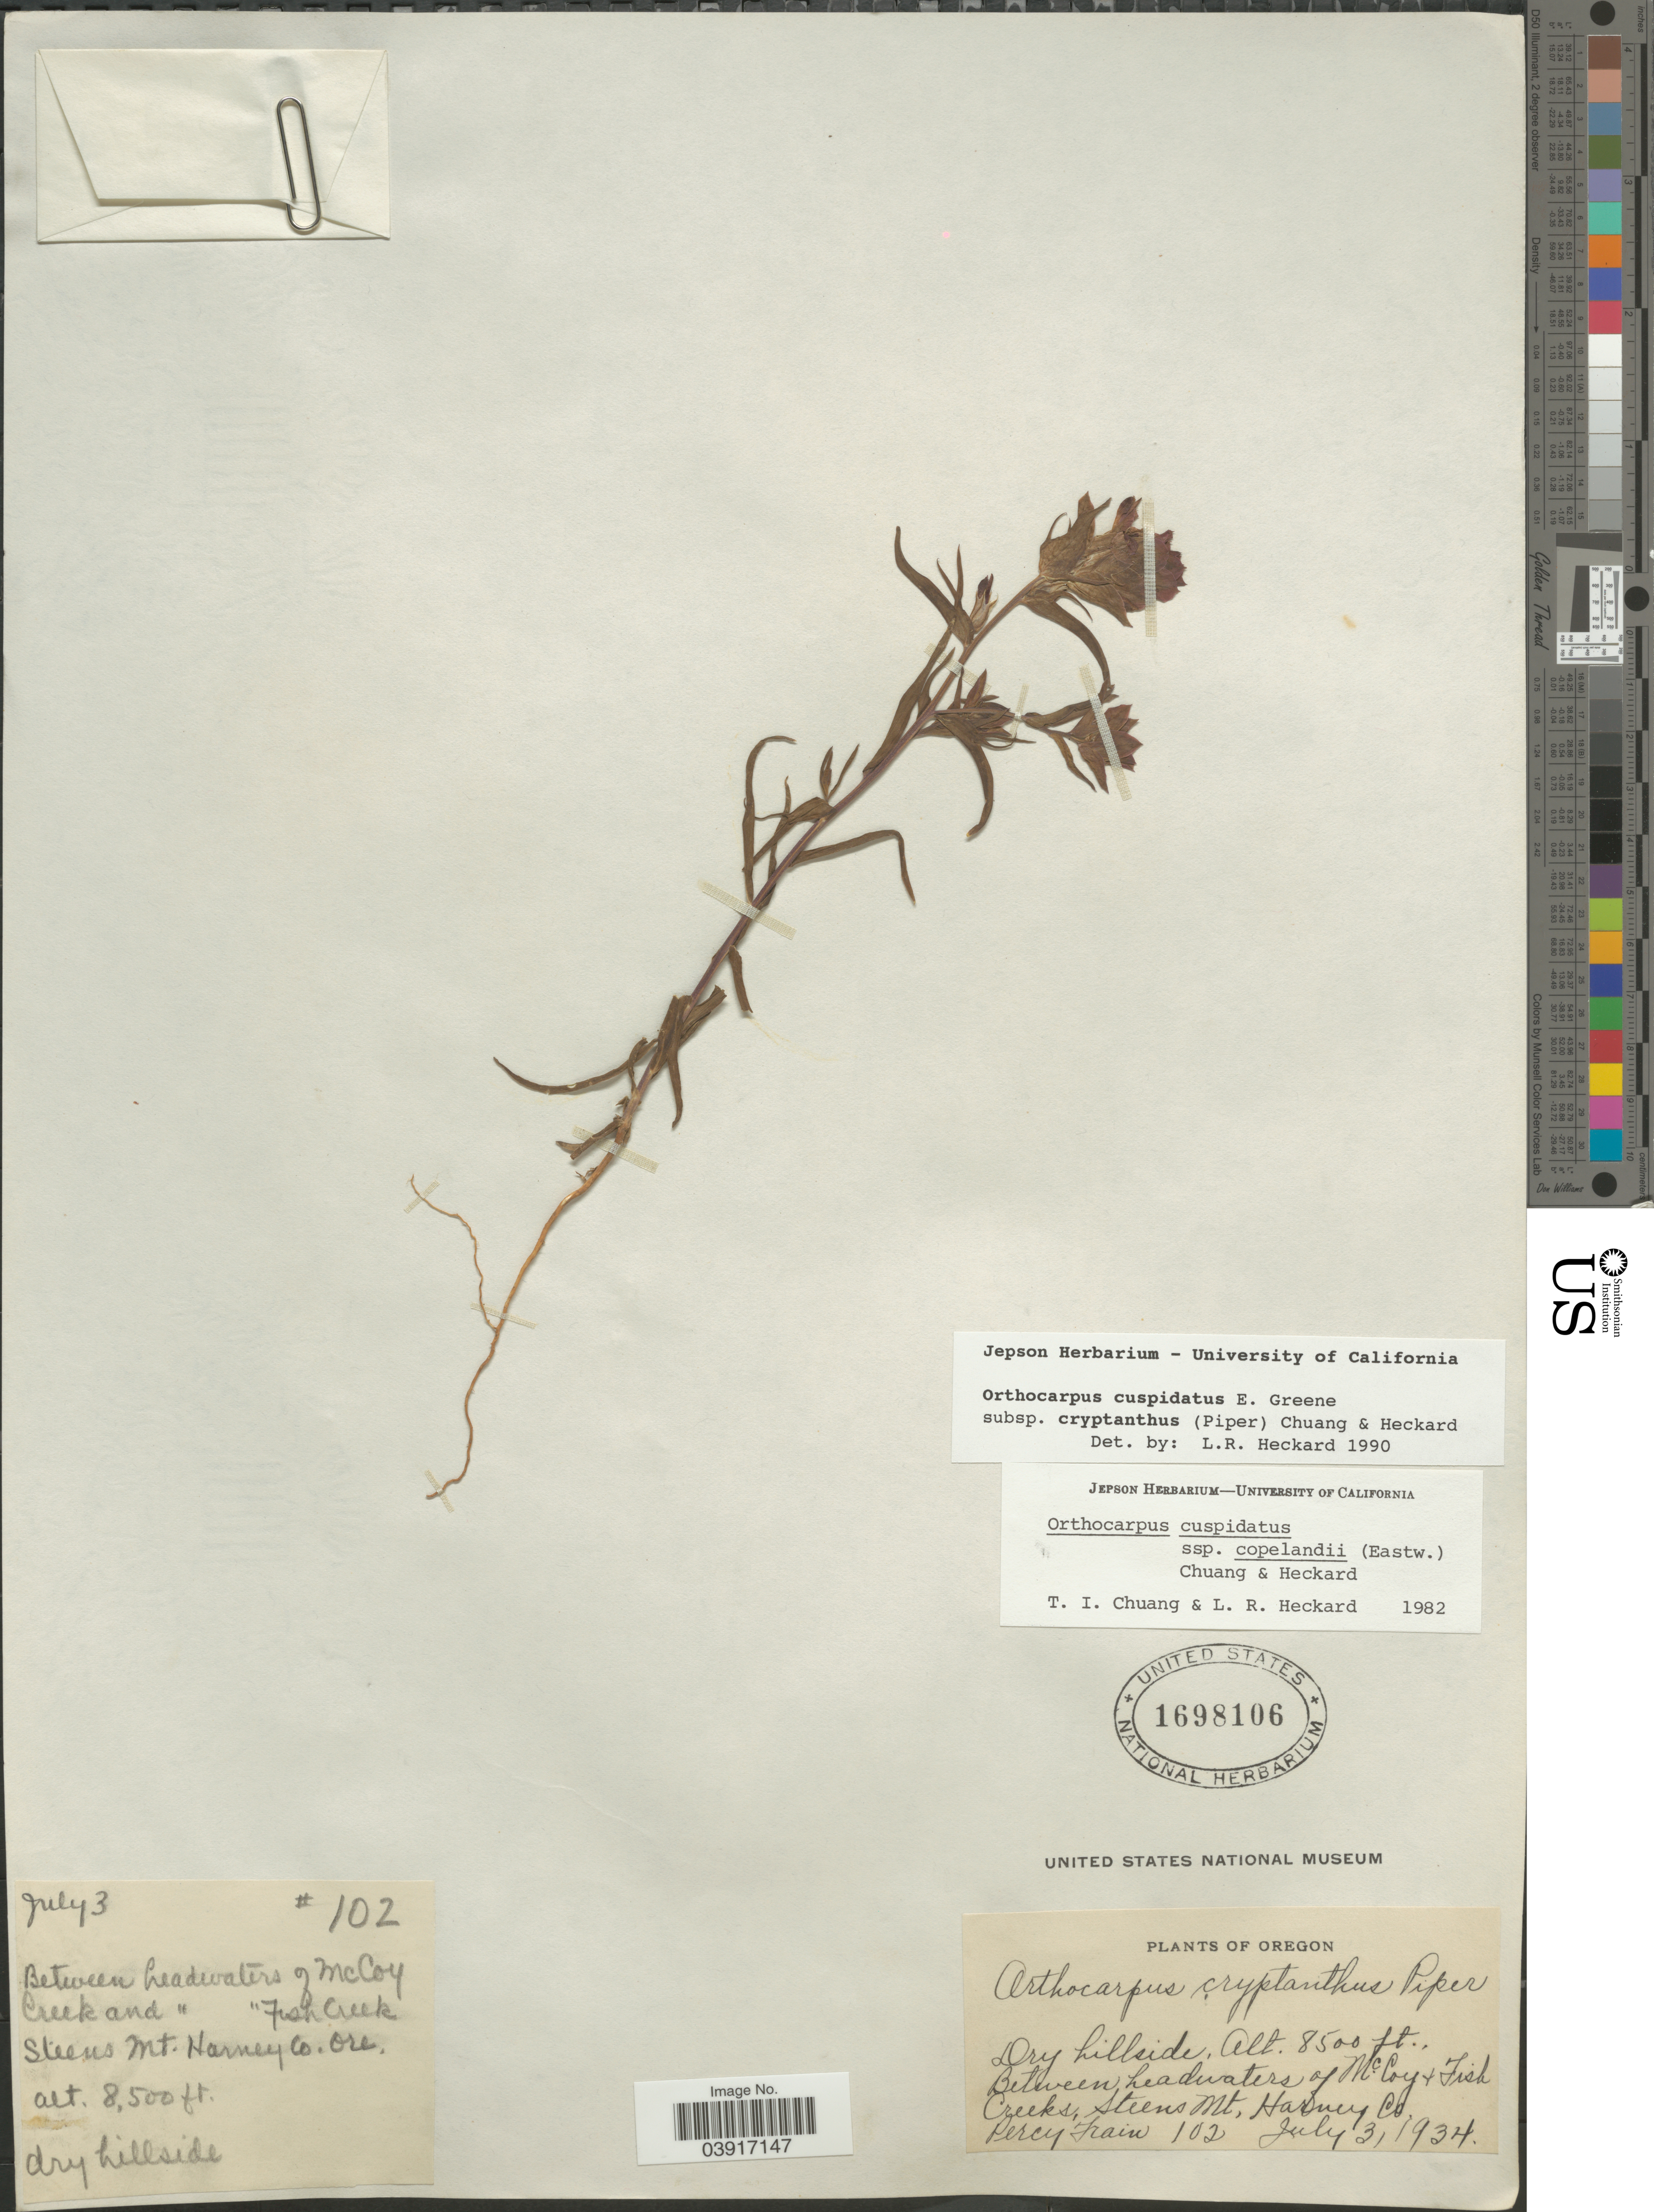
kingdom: Plantae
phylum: Tracheophyta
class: Magnoliopsida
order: Lamiales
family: Orobanchaceae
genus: Orthocarpus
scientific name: Orthocarpus cuspidatus subsp. cryptanthus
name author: (Piper) T.I. Chuang & Heckard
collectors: P. Train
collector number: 102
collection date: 1934-07-03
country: United States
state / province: Oregon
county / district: Harney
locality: Between headwaters of McCoy & Fish Creeks, Steens Mt. Harney Co.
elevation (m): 2591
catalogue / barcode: US 1698106